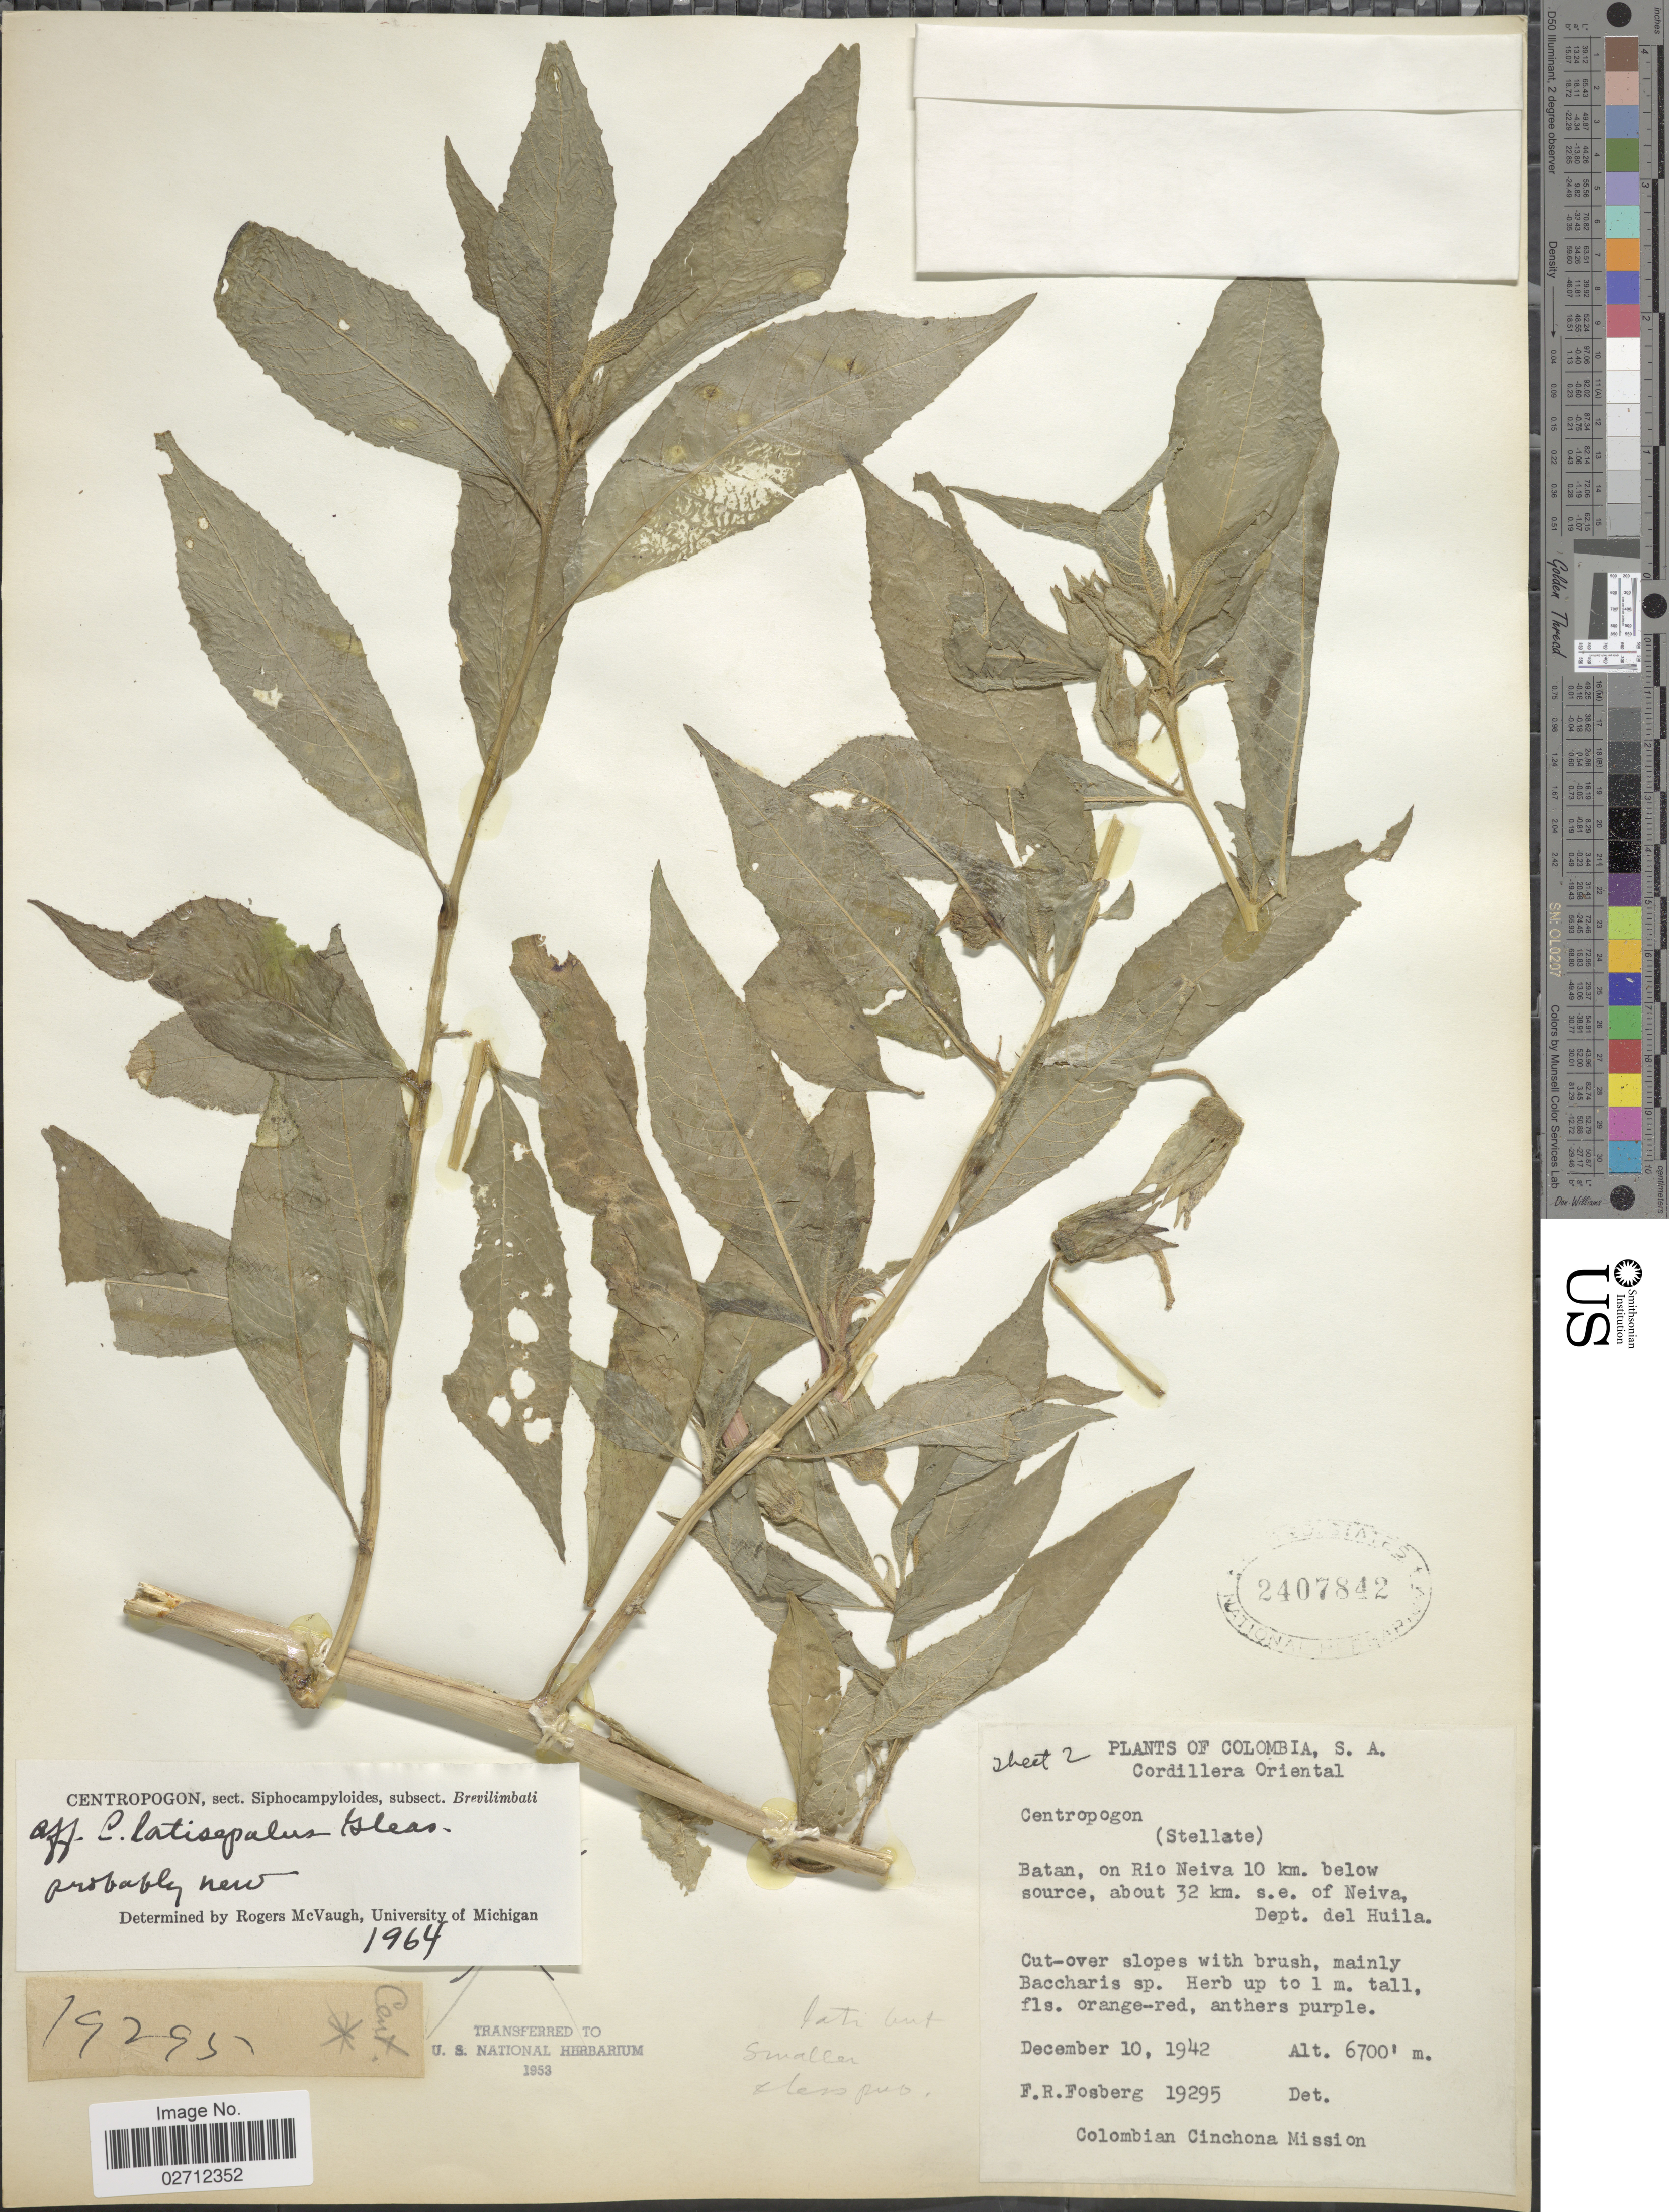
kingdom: Plantae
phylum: Tracheophyta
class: Magnoliopsida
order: Asterales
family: Campanulaceae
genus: Centropogon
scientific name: Centropogon latisepalus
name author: Gleason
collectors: F. R. Fosberg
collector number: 19295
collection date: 1942-12-10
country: Colombia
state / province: Huila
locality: Cordillera Oriental, Batan, on Rio Neiva 10 km below source, about 32 km s.e. of Neiva, dept. del Huila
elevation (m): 2042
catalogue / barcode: US 2407842